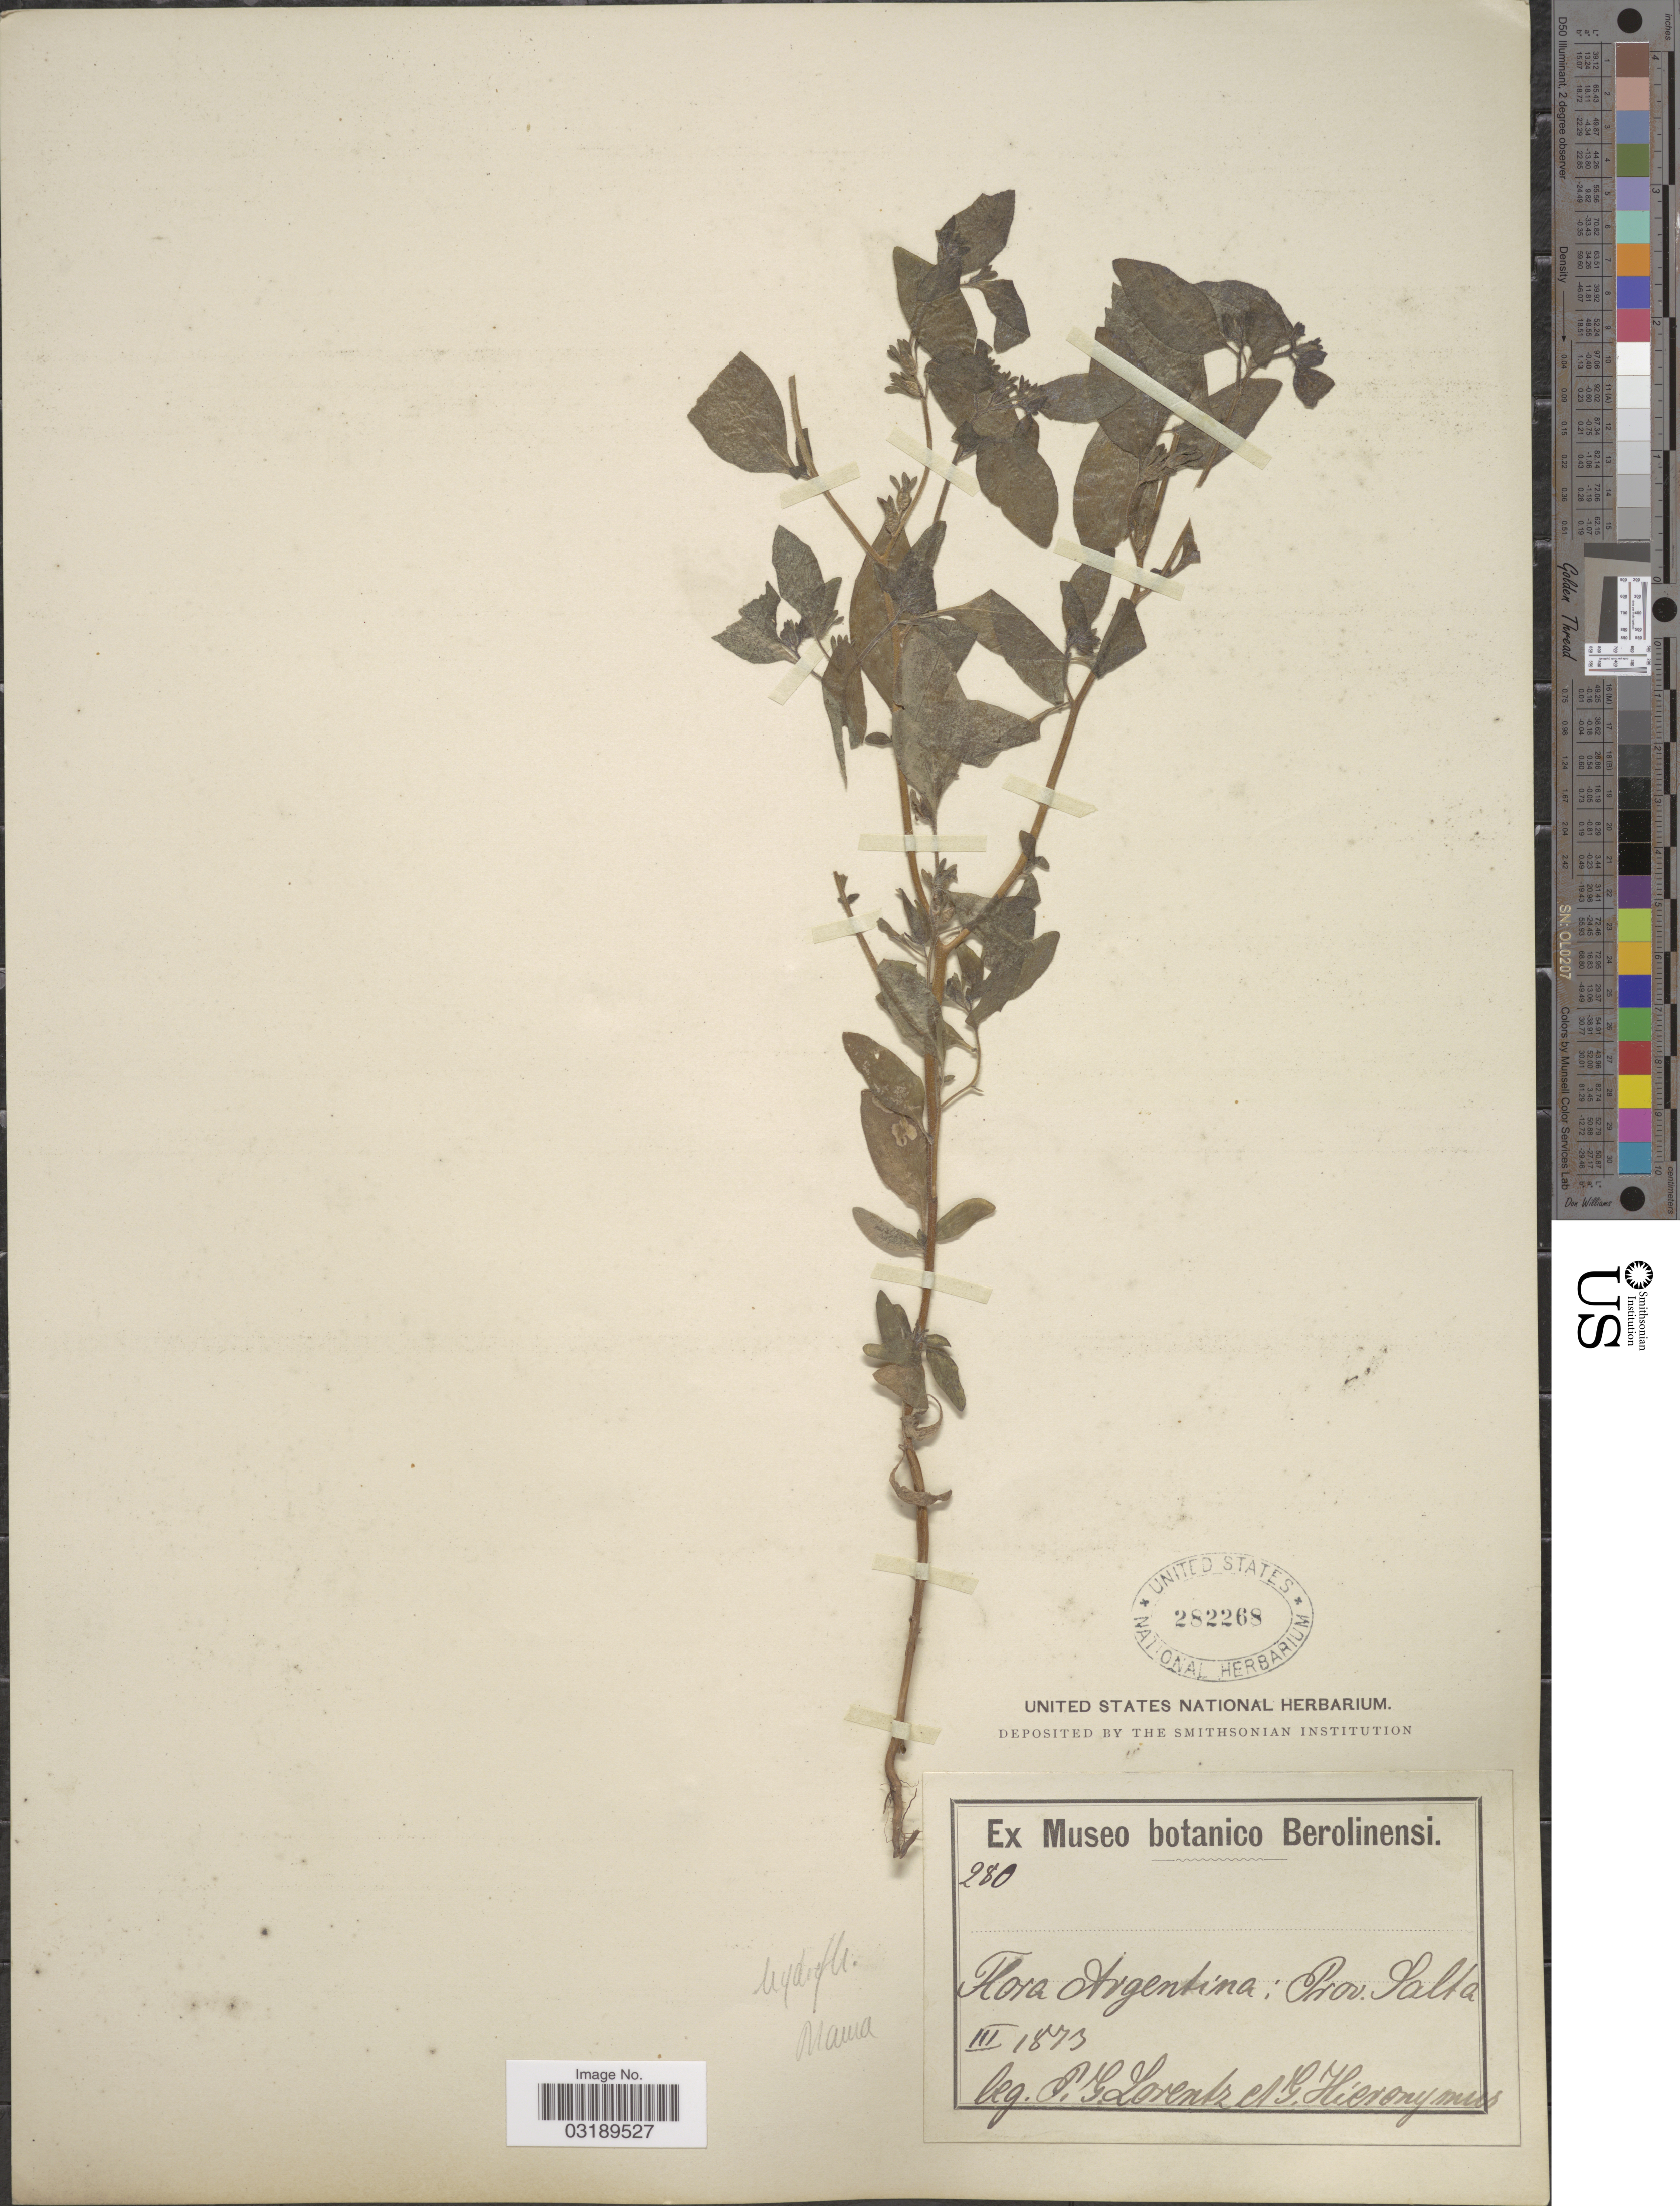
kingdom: Plantae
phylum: Tracheophyta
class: Magnoliopsida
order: Boraginales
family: Namaceae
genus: Nama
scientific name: Nama jamaicensis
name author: L.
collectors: P. G. Lorentz & G. H. Hieronymus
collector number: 280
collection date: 1873-03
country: Argentina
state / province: Salta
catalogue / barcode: US 282268